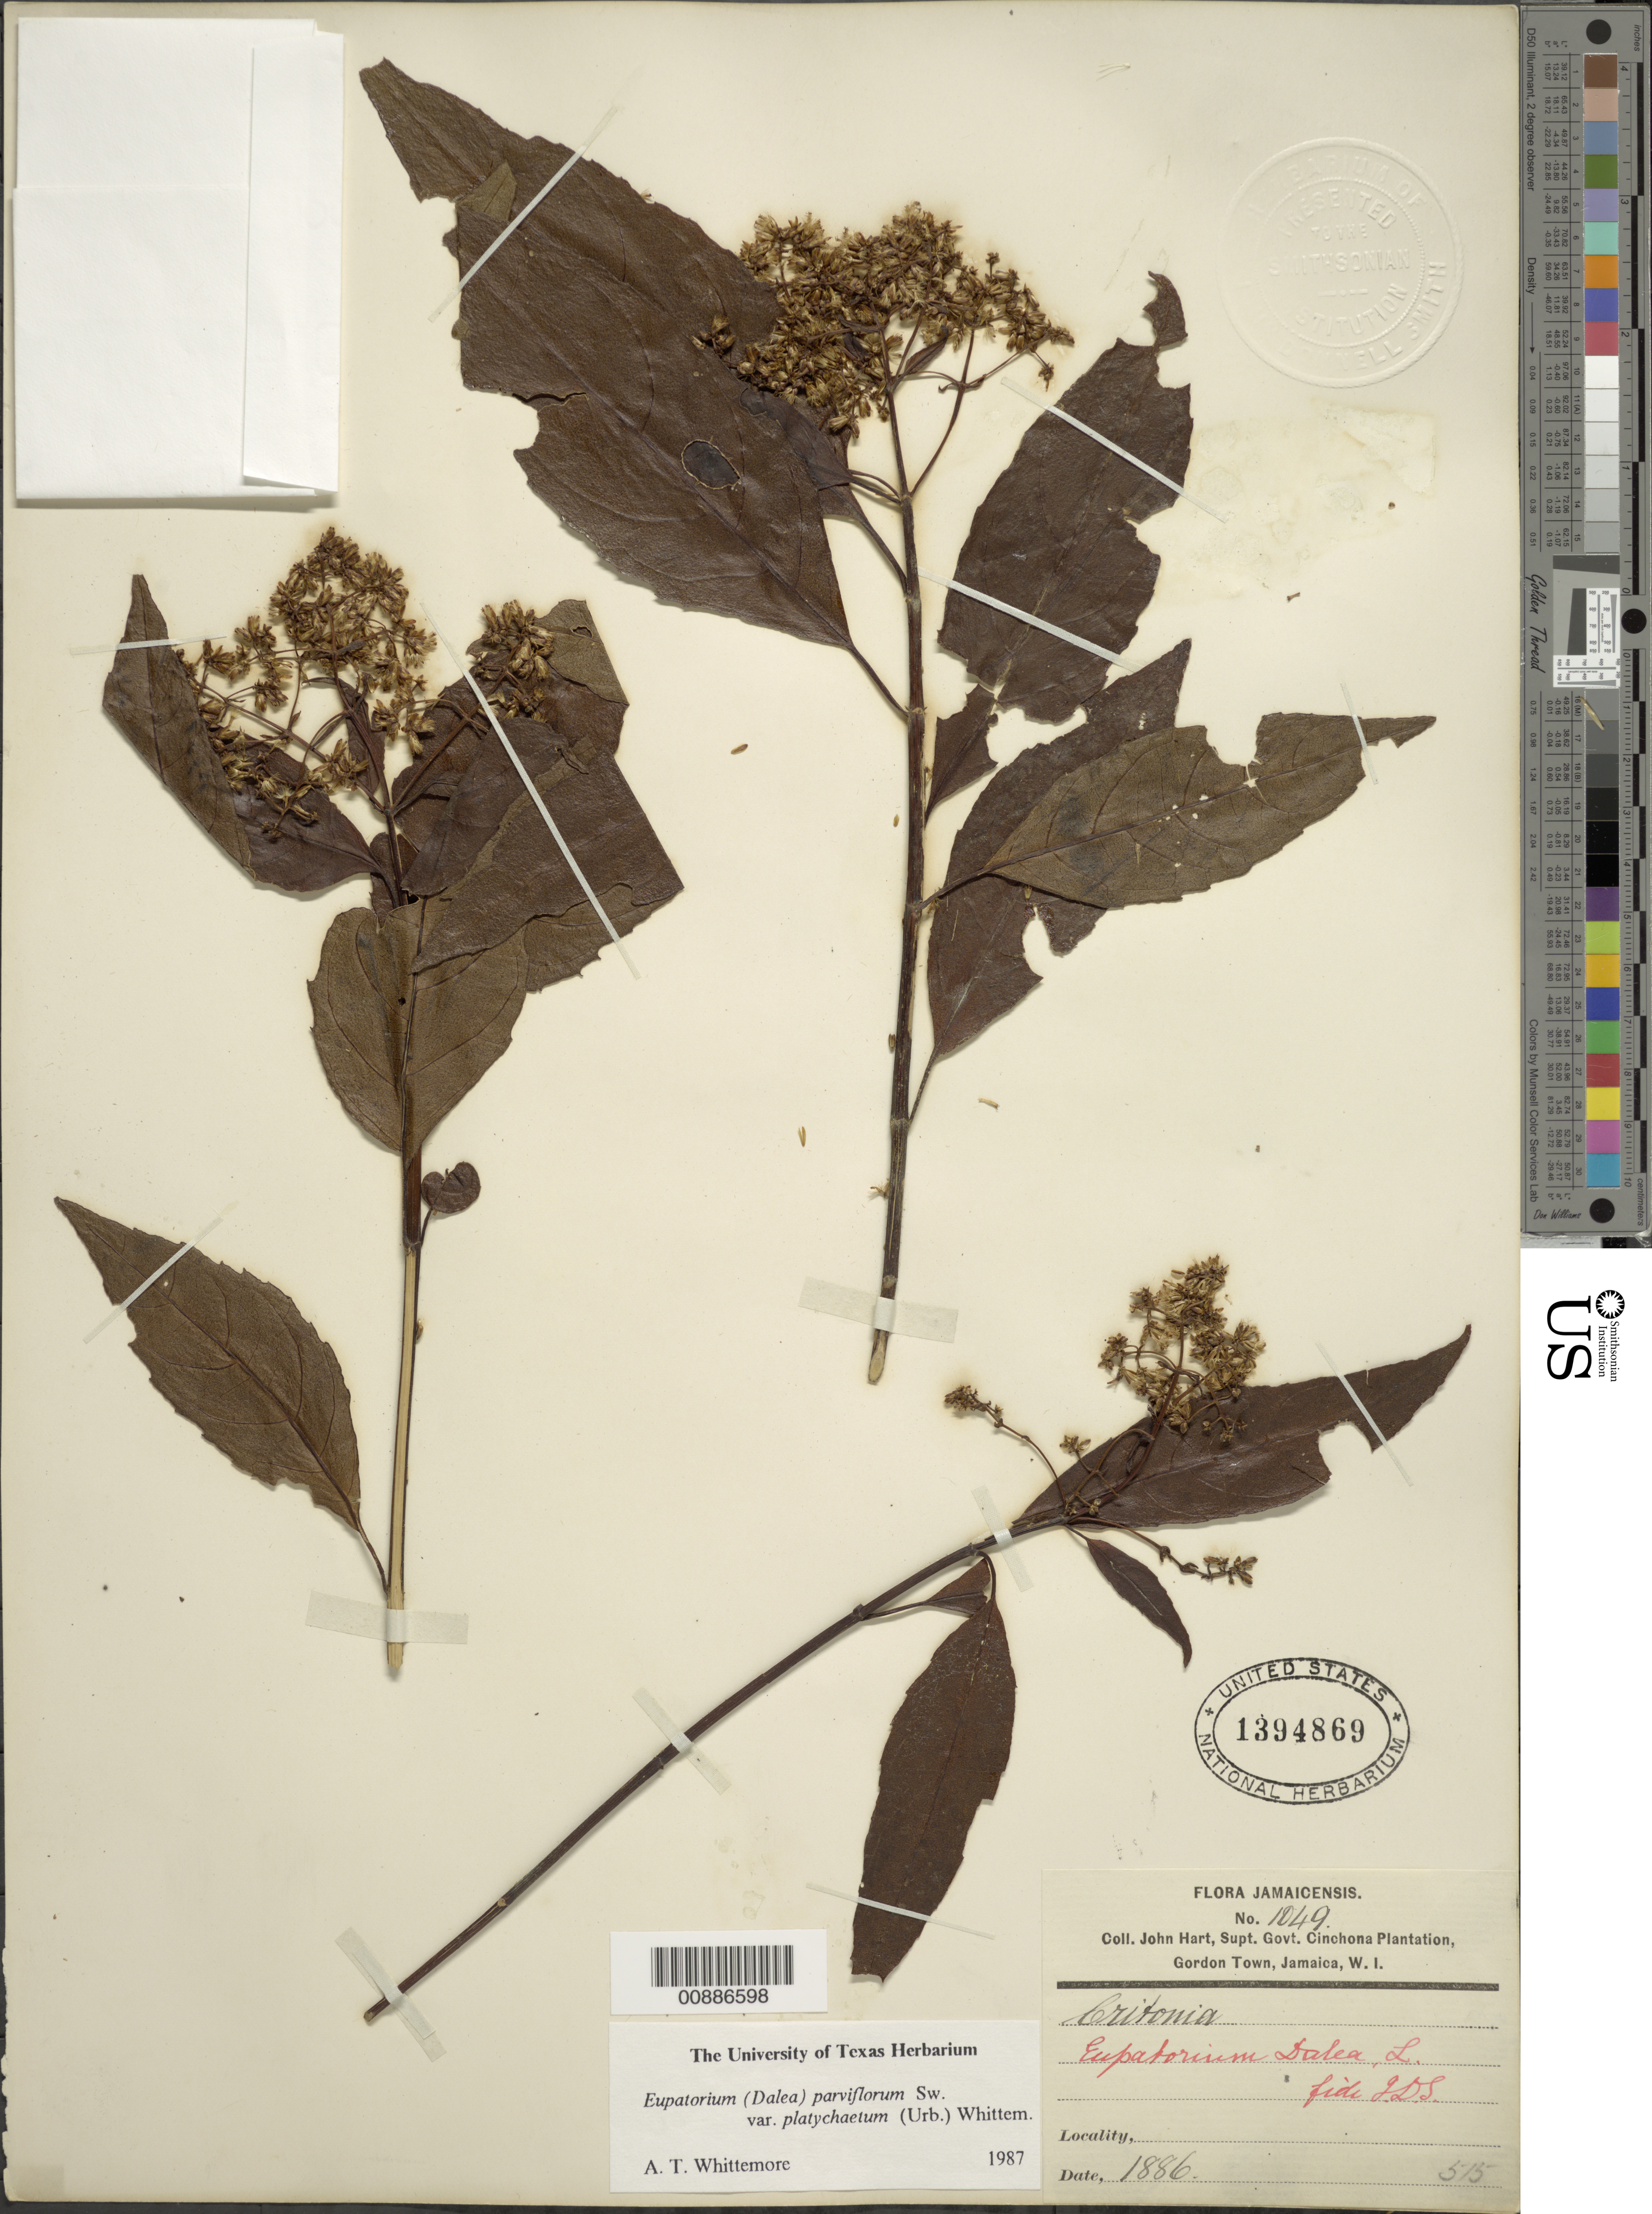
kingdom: Plantae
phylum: Tracheophyta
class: Magnoliopsida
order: Asterales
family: Asteraceae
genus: Critonia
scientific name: Critonia parviflora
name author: (Sw.) DC.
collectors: J. Hart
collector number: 1049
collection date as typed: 1886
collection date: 1886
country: Jamaica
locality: Govt. Cinchona Plantation, Gordon Town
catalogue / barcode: US 1394869